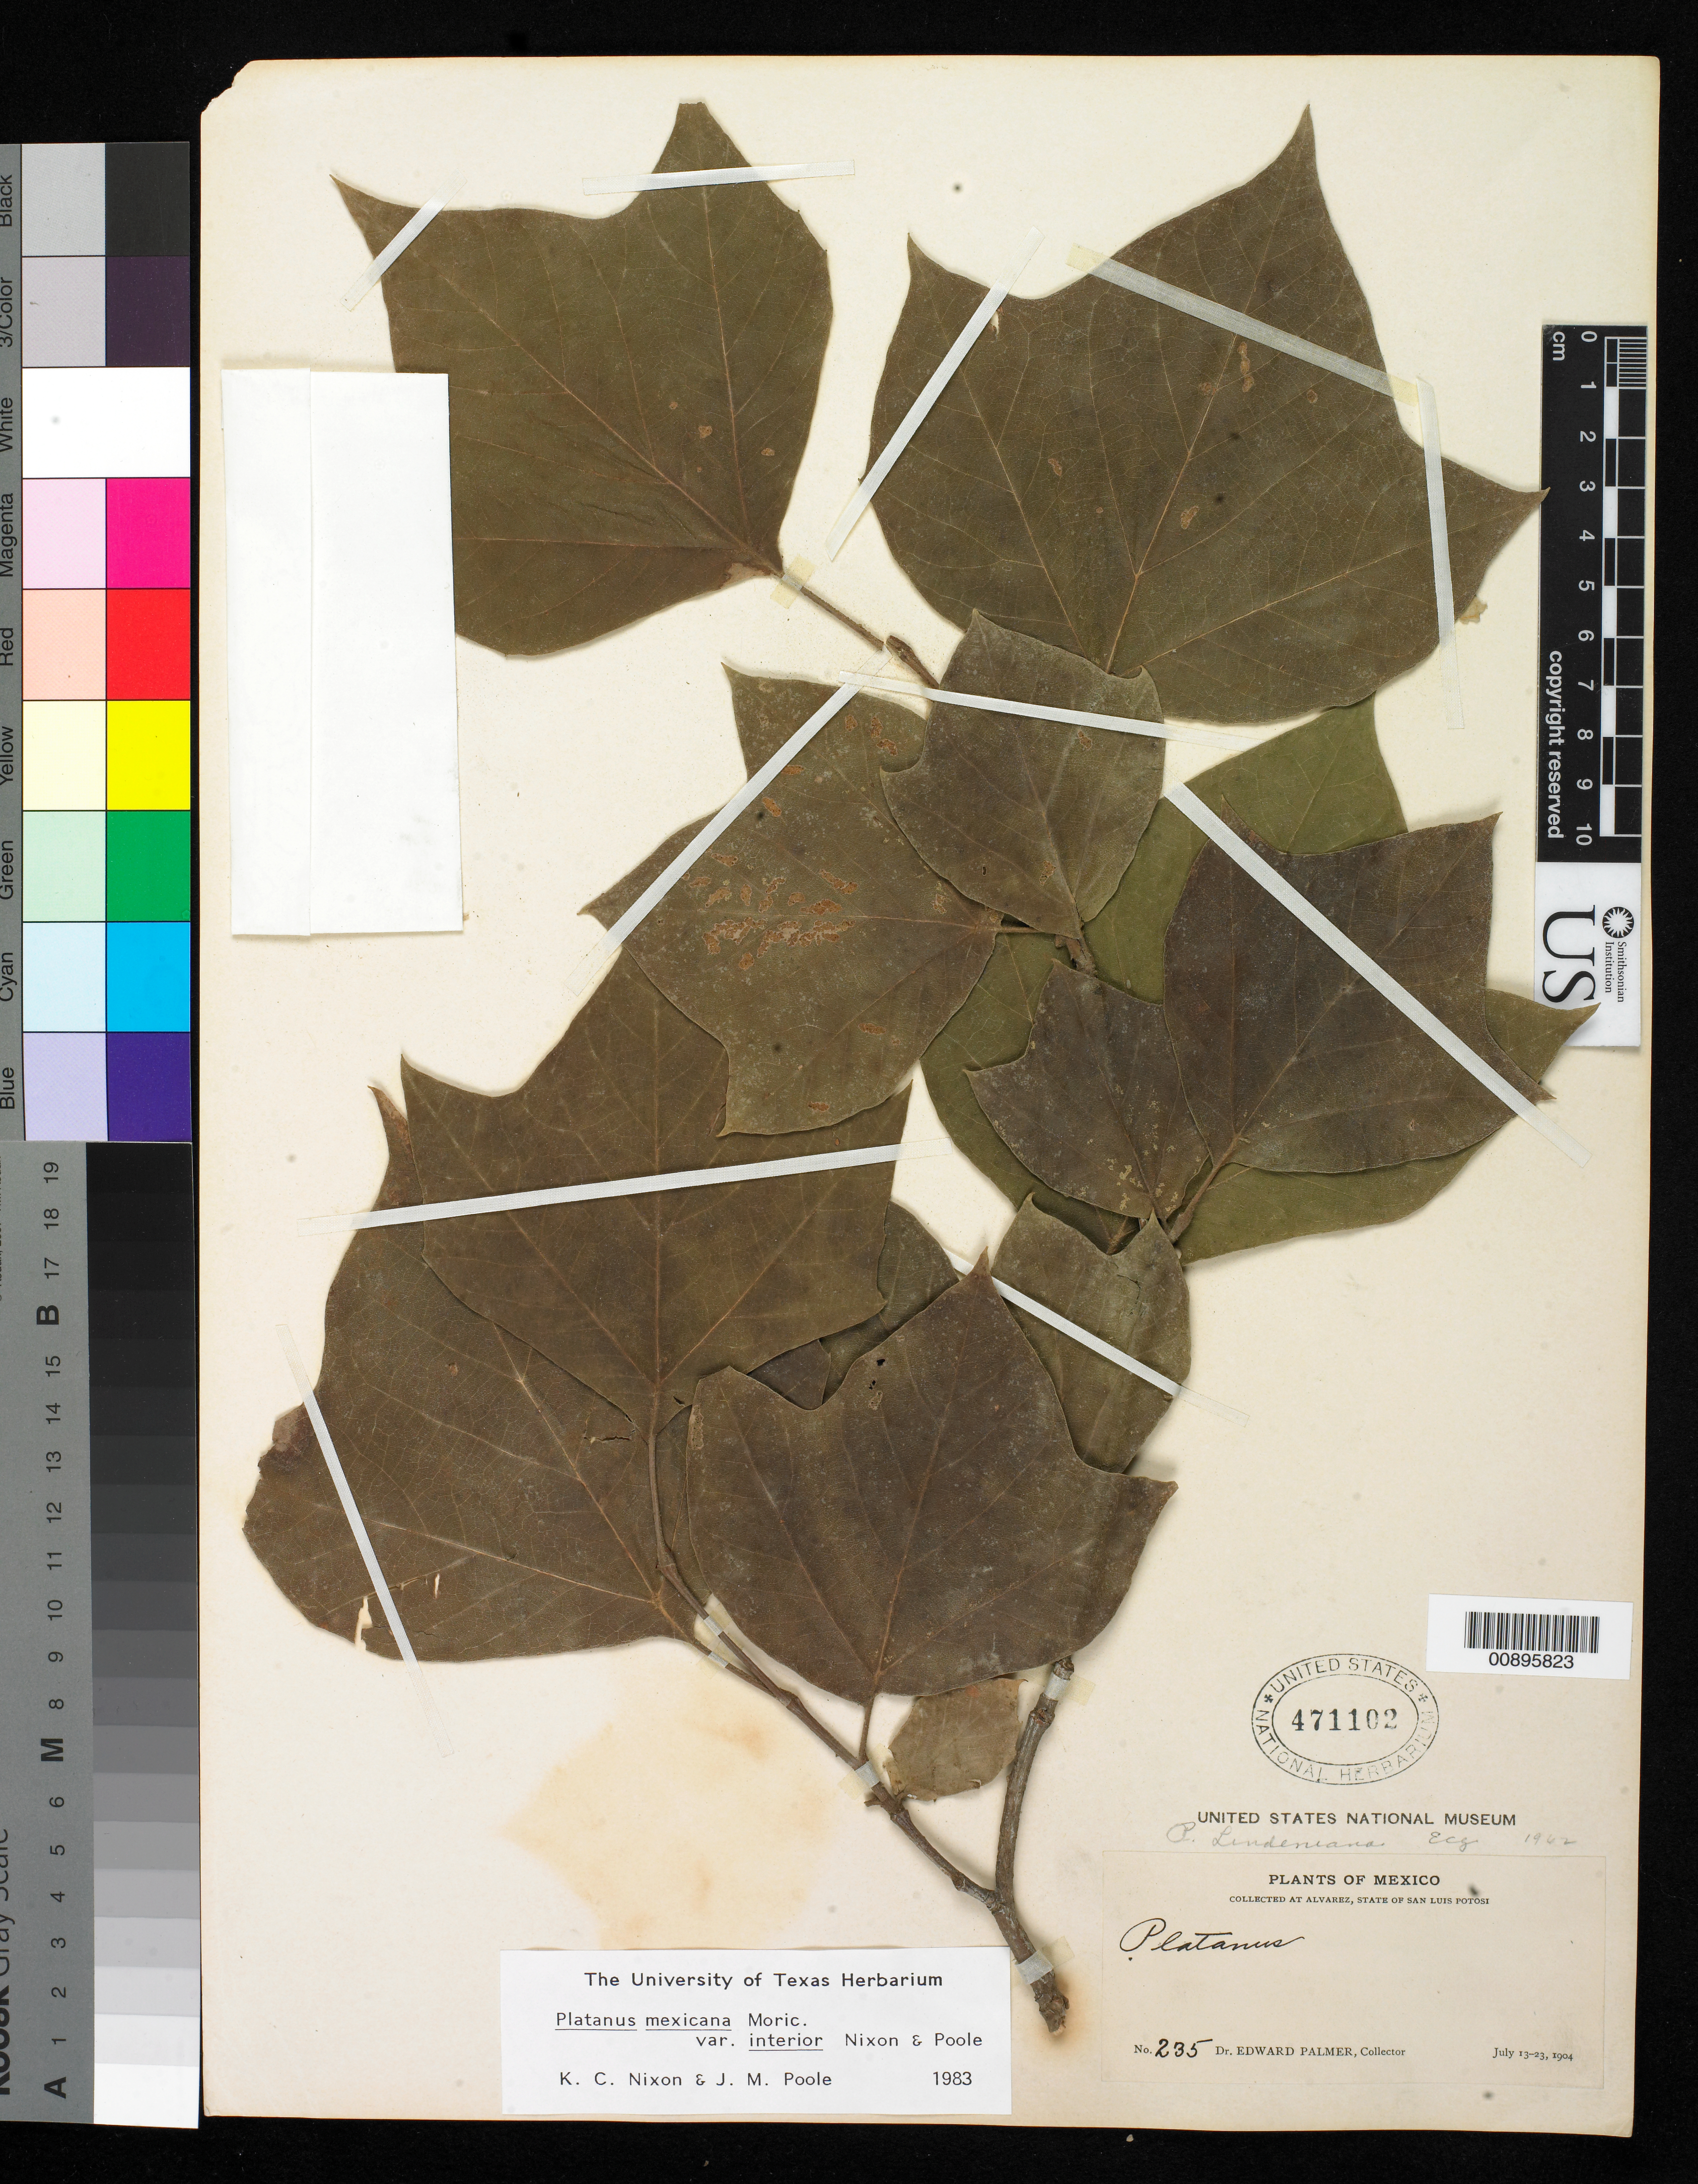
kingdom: Plantae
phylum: Tracheophyta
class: Magnoliopsida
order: Proteales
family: Platanaceae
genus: Platanus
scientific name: Platanus mexicana var. interior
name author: Moric.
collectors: E. Palmer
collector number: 235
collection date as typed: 13 Jul 1904 to 23 Jul 1904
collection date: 1904-07-13/1904-07-23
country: Mexico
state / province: San Luis Potosí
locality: Alvarez, San Luis Potosí.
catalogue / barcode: US 471102